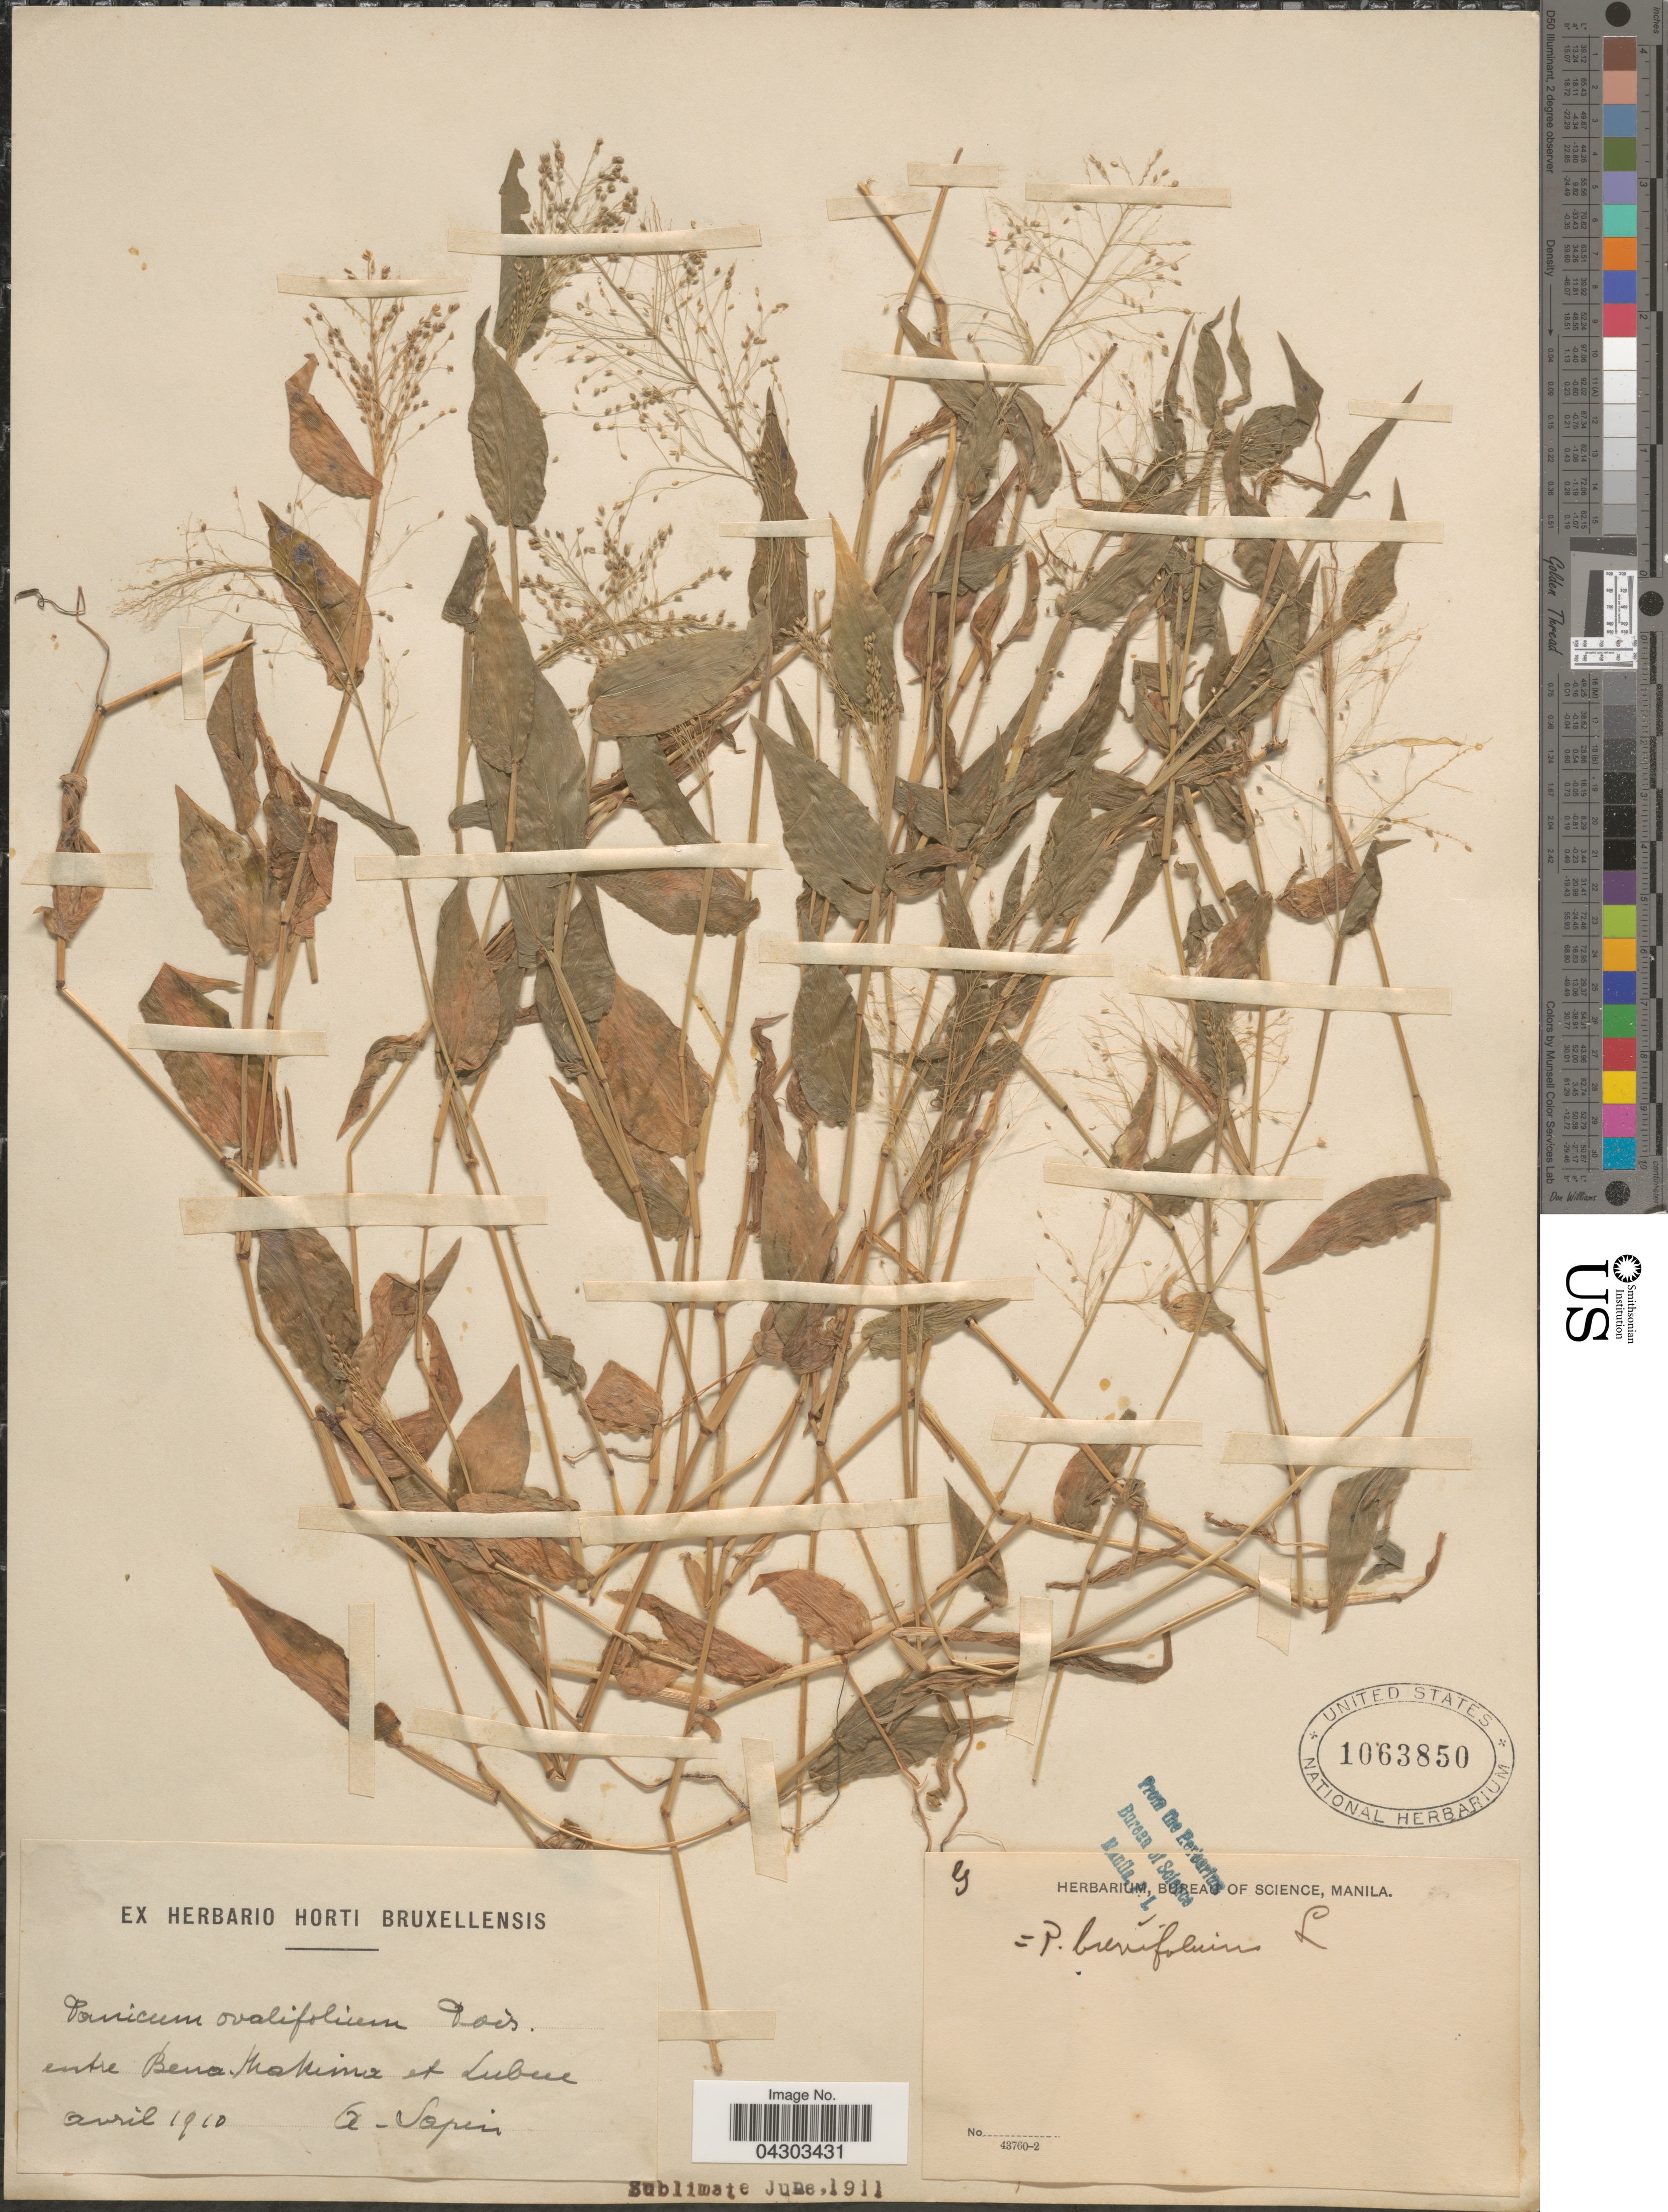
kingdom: Plantae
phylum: Tracheophyta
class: Liliopsida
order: Poales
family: Poaceae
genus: Panicum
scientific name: Panicum brevifolium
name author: L.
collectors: A. Sapin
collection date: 1910-04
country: Congo, Democratic Republic of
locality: Entre Bena-Mokima et Lubue.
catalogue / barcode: US 1063850